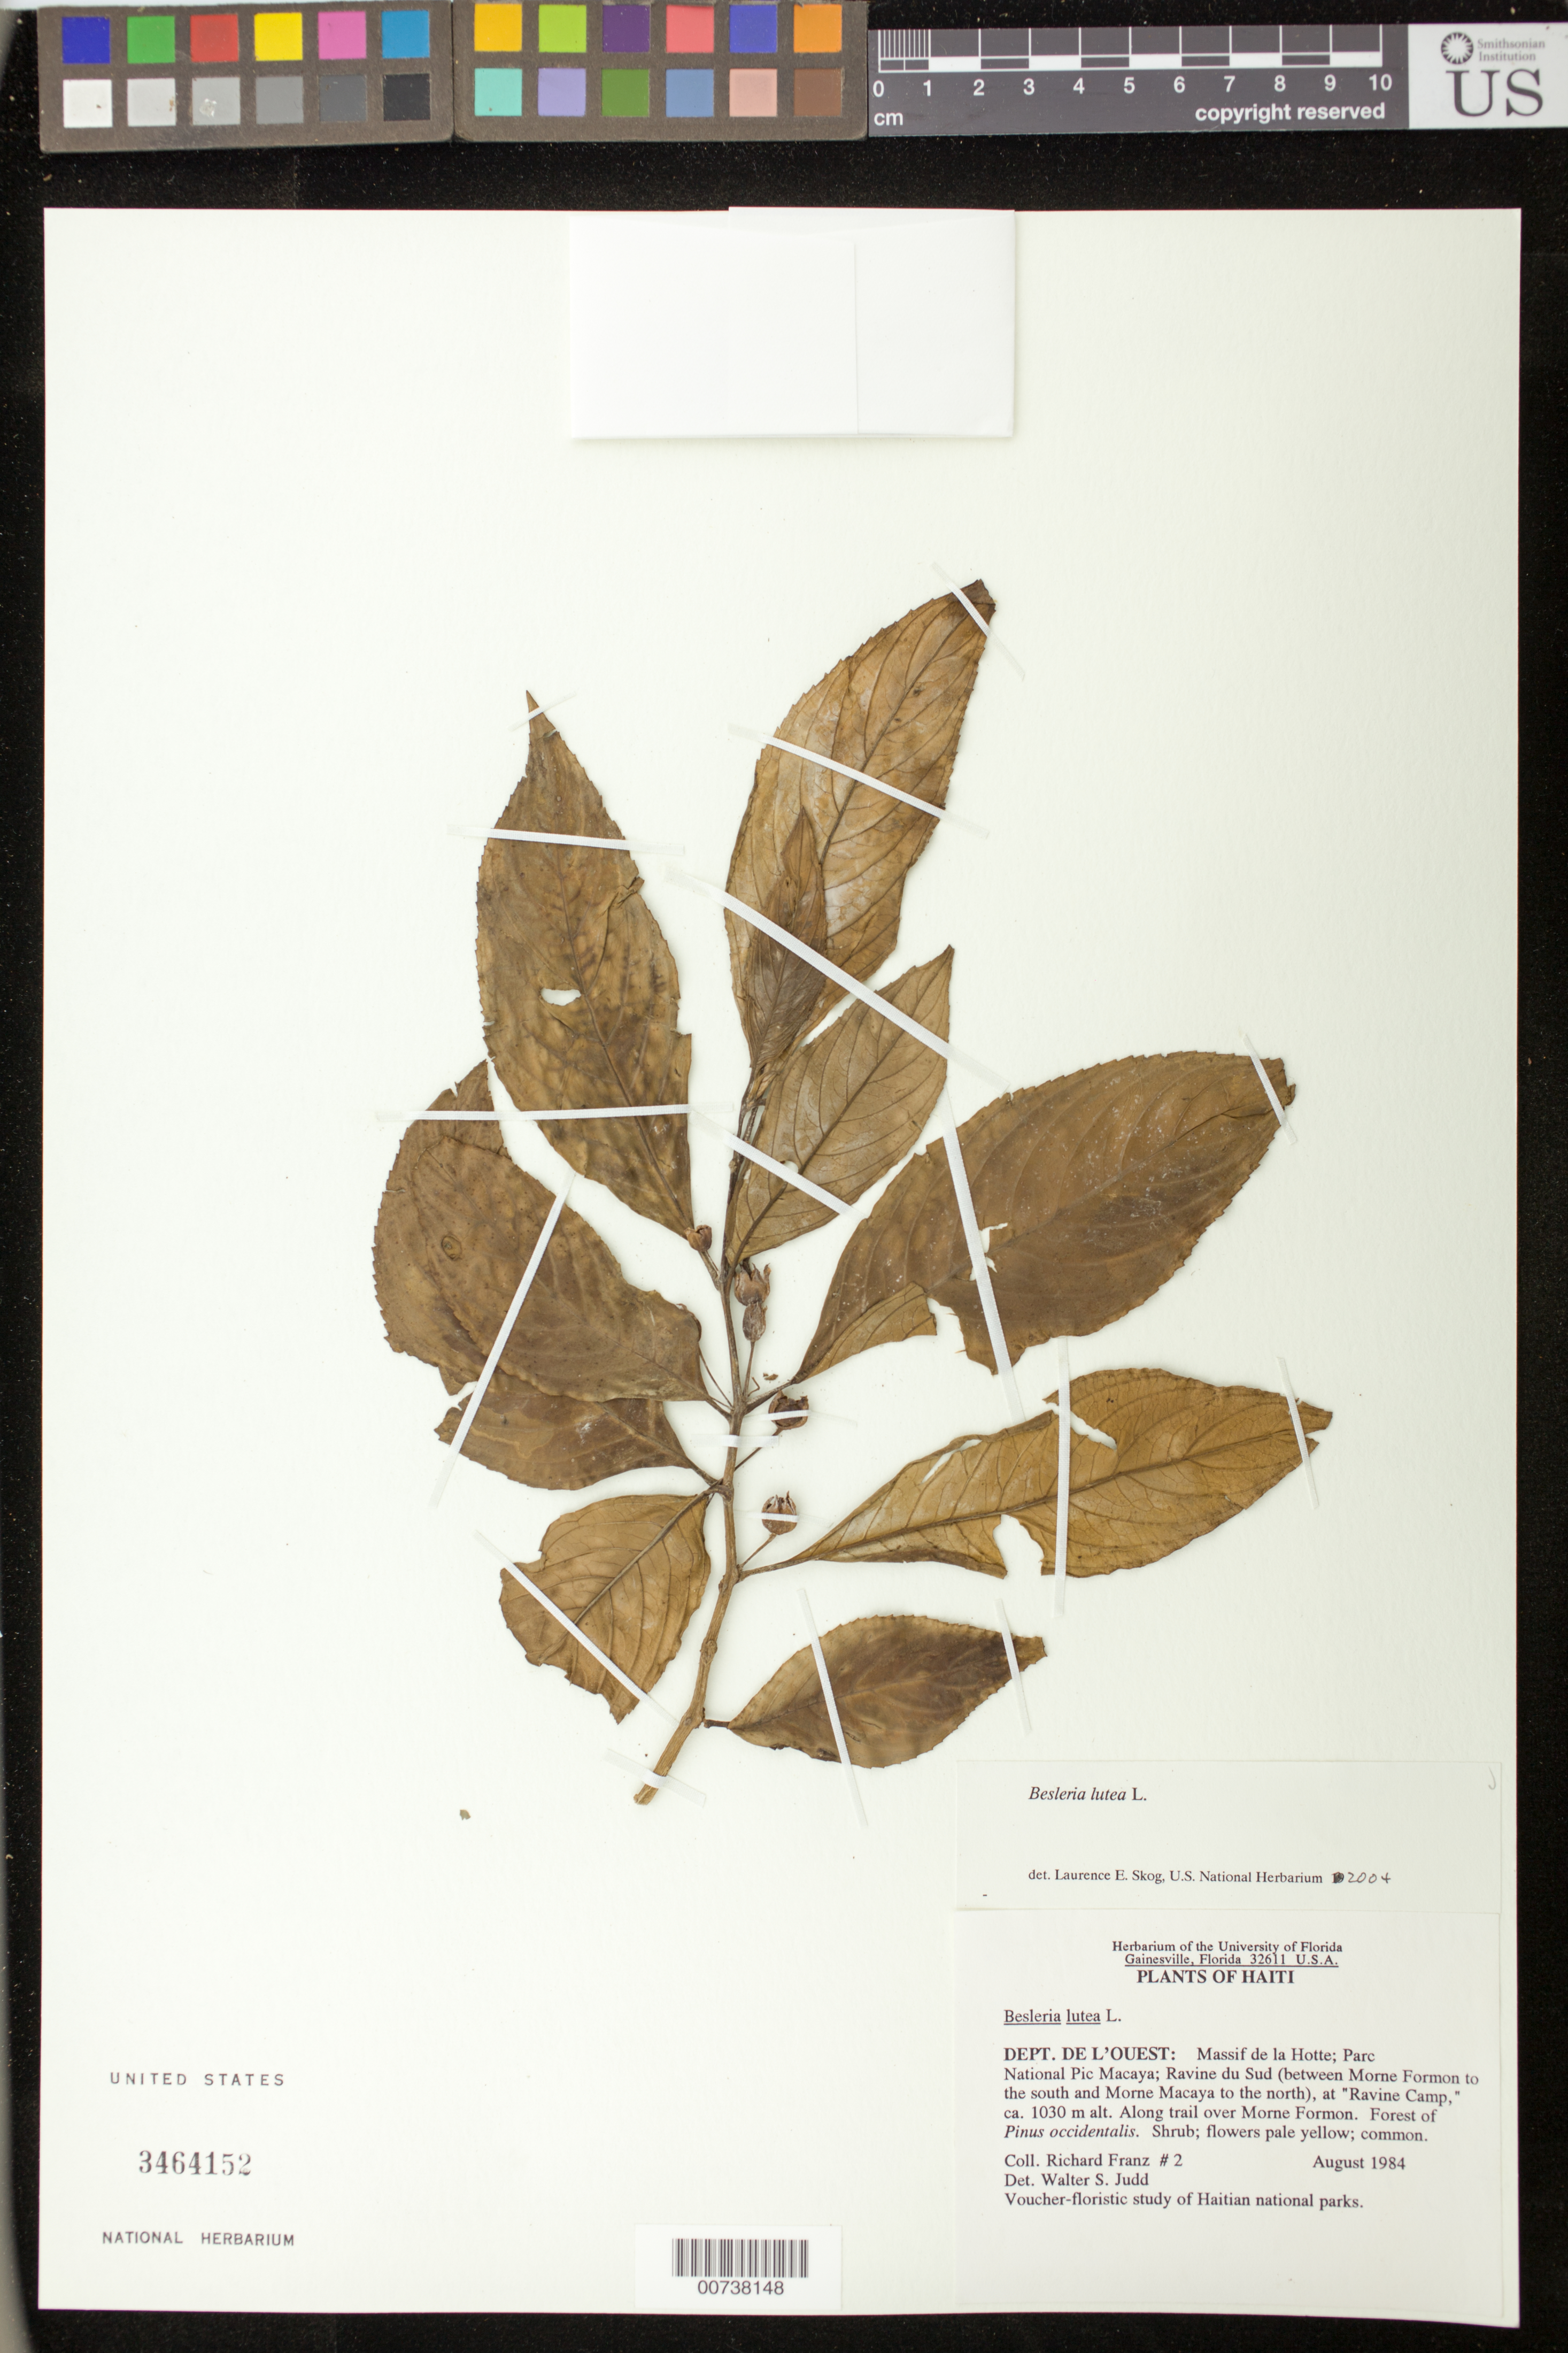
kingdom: Plantae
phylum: Tracheophyta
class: Magnoliopsida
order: Lamiales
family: Gesneriaceae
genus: Besleria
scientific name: Besleria lutea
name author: L.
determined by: Skog, Laurence E.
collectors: R. Franz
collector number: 2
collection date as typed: Aug 1984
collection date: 1984-08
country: Haiti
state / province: Ouest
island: Hispaniola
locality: Massif de la Hotte; Parc National Pic Macaya; Ravine du Sud (between Morne Formon to the south and Morne Macaya to the north), at "Ravine Camp", along trail over Morne Formon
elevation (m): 1030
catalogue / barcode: US 3464152